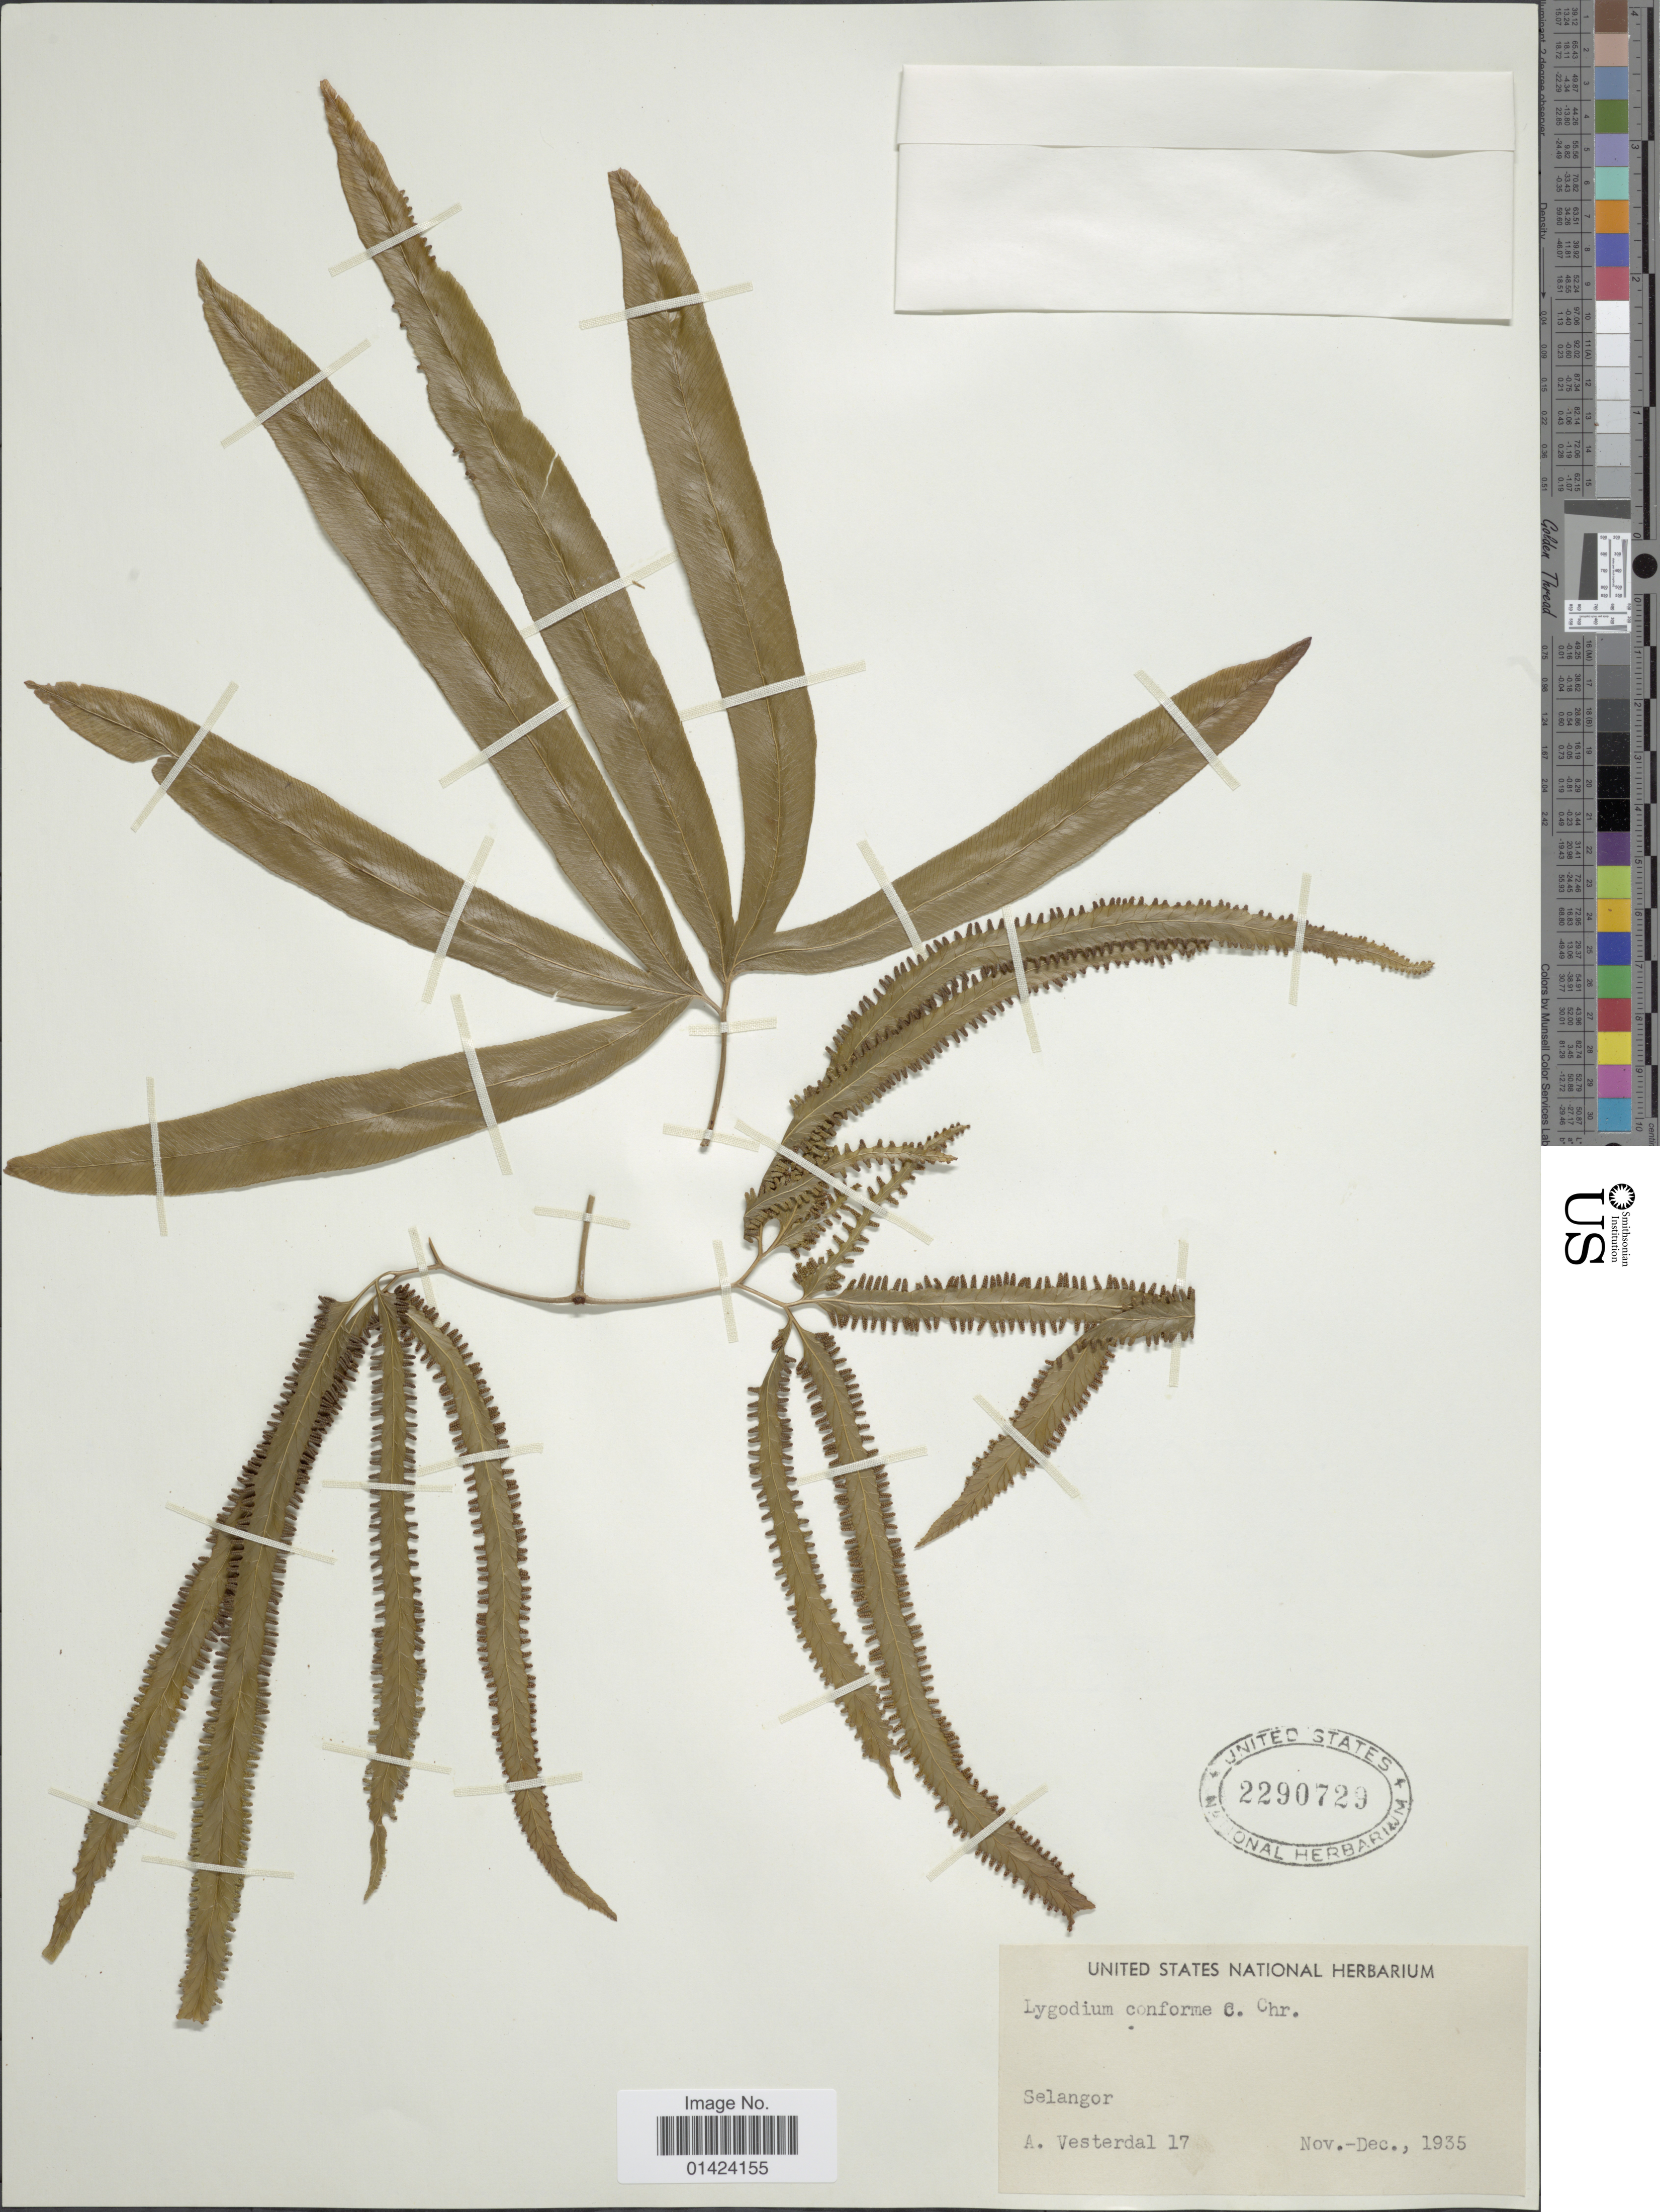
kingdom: Plantae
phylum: Tracheophyta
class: Polypodiopsida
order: Schizaeales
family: Lygodiaceae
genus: Lygodium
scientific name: Lygodium circinnatum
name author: (Burm. f.) Sw.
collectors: A. Vesterdal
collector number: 17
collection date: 1935-11/1935-12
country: Malaysia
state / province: Selangor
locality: Selangor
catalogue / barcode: US 2290729